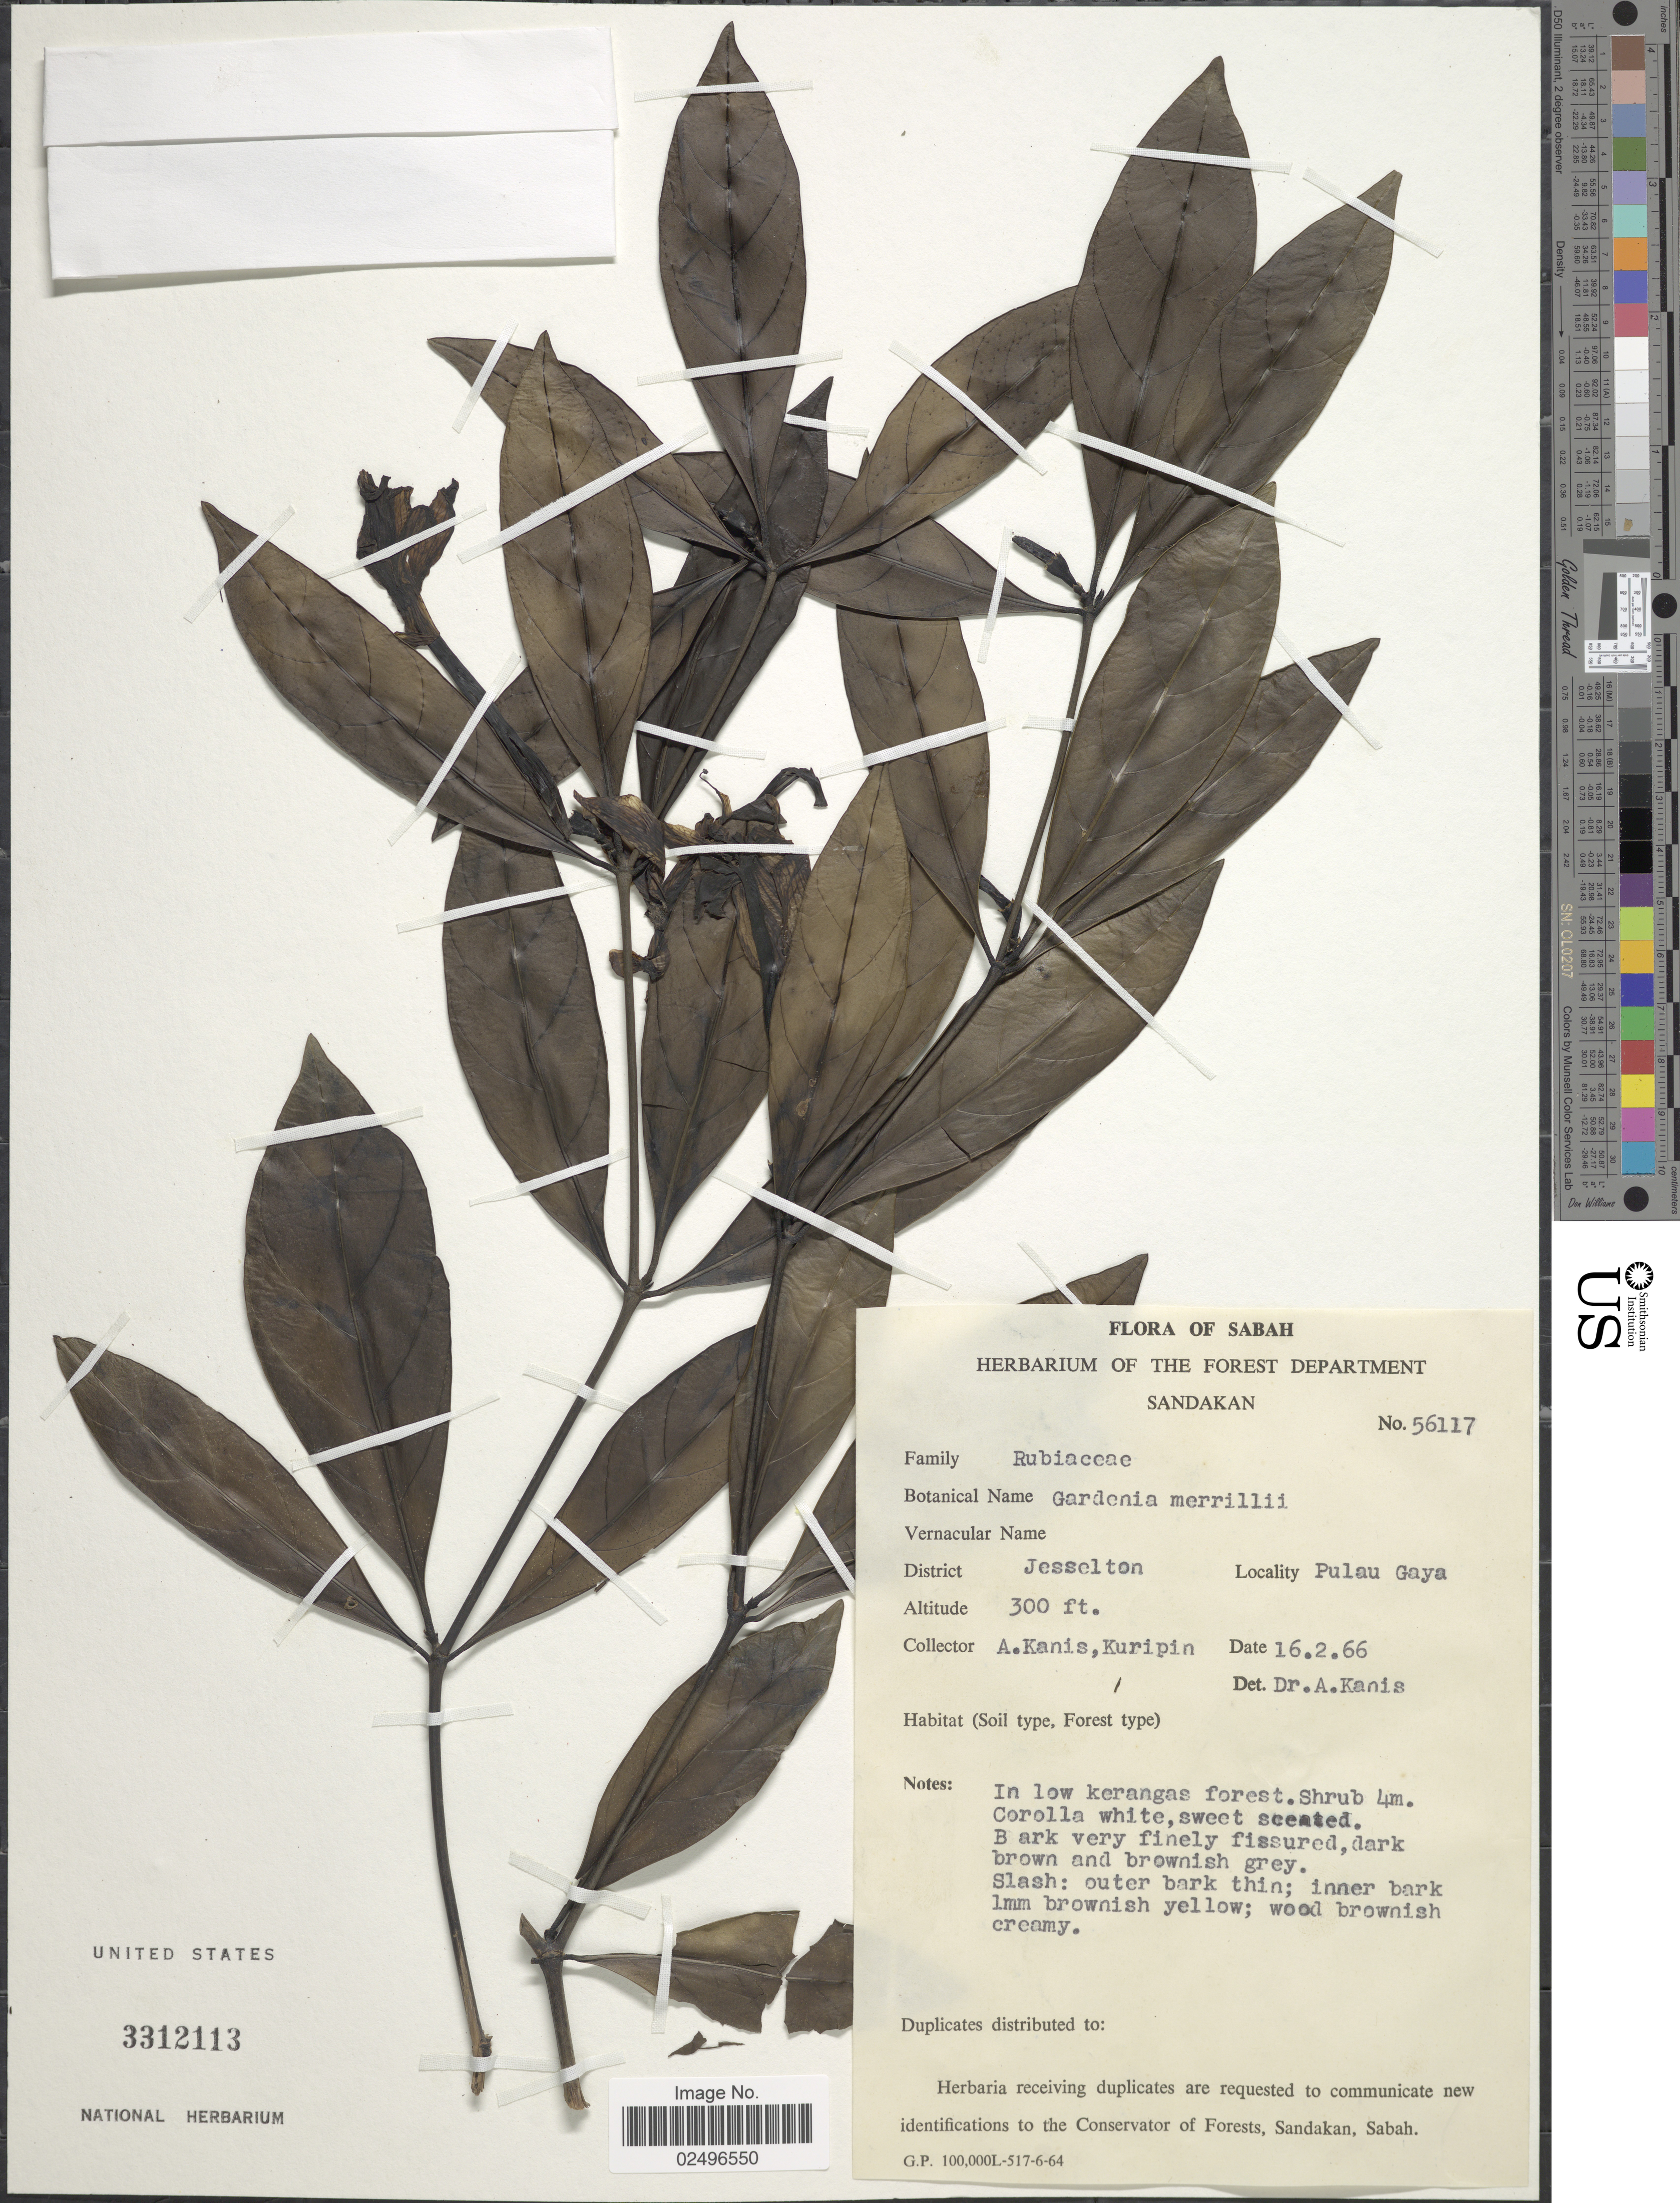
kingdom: Plantae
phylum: Tracheophyta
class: Magnoliopsida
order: Gentianales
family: Rubiaceae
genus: Gardenia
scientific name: Gardenia merrillii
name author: Elmer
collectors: A. Kanis & Kuripin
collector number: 56117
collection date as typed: Transcribed d/m/y: 16/2/66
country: Malaysia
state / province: Sabah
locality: Sandakan, District Jesselton, Pulau Gaya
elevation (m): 91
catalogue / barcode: US 3312113